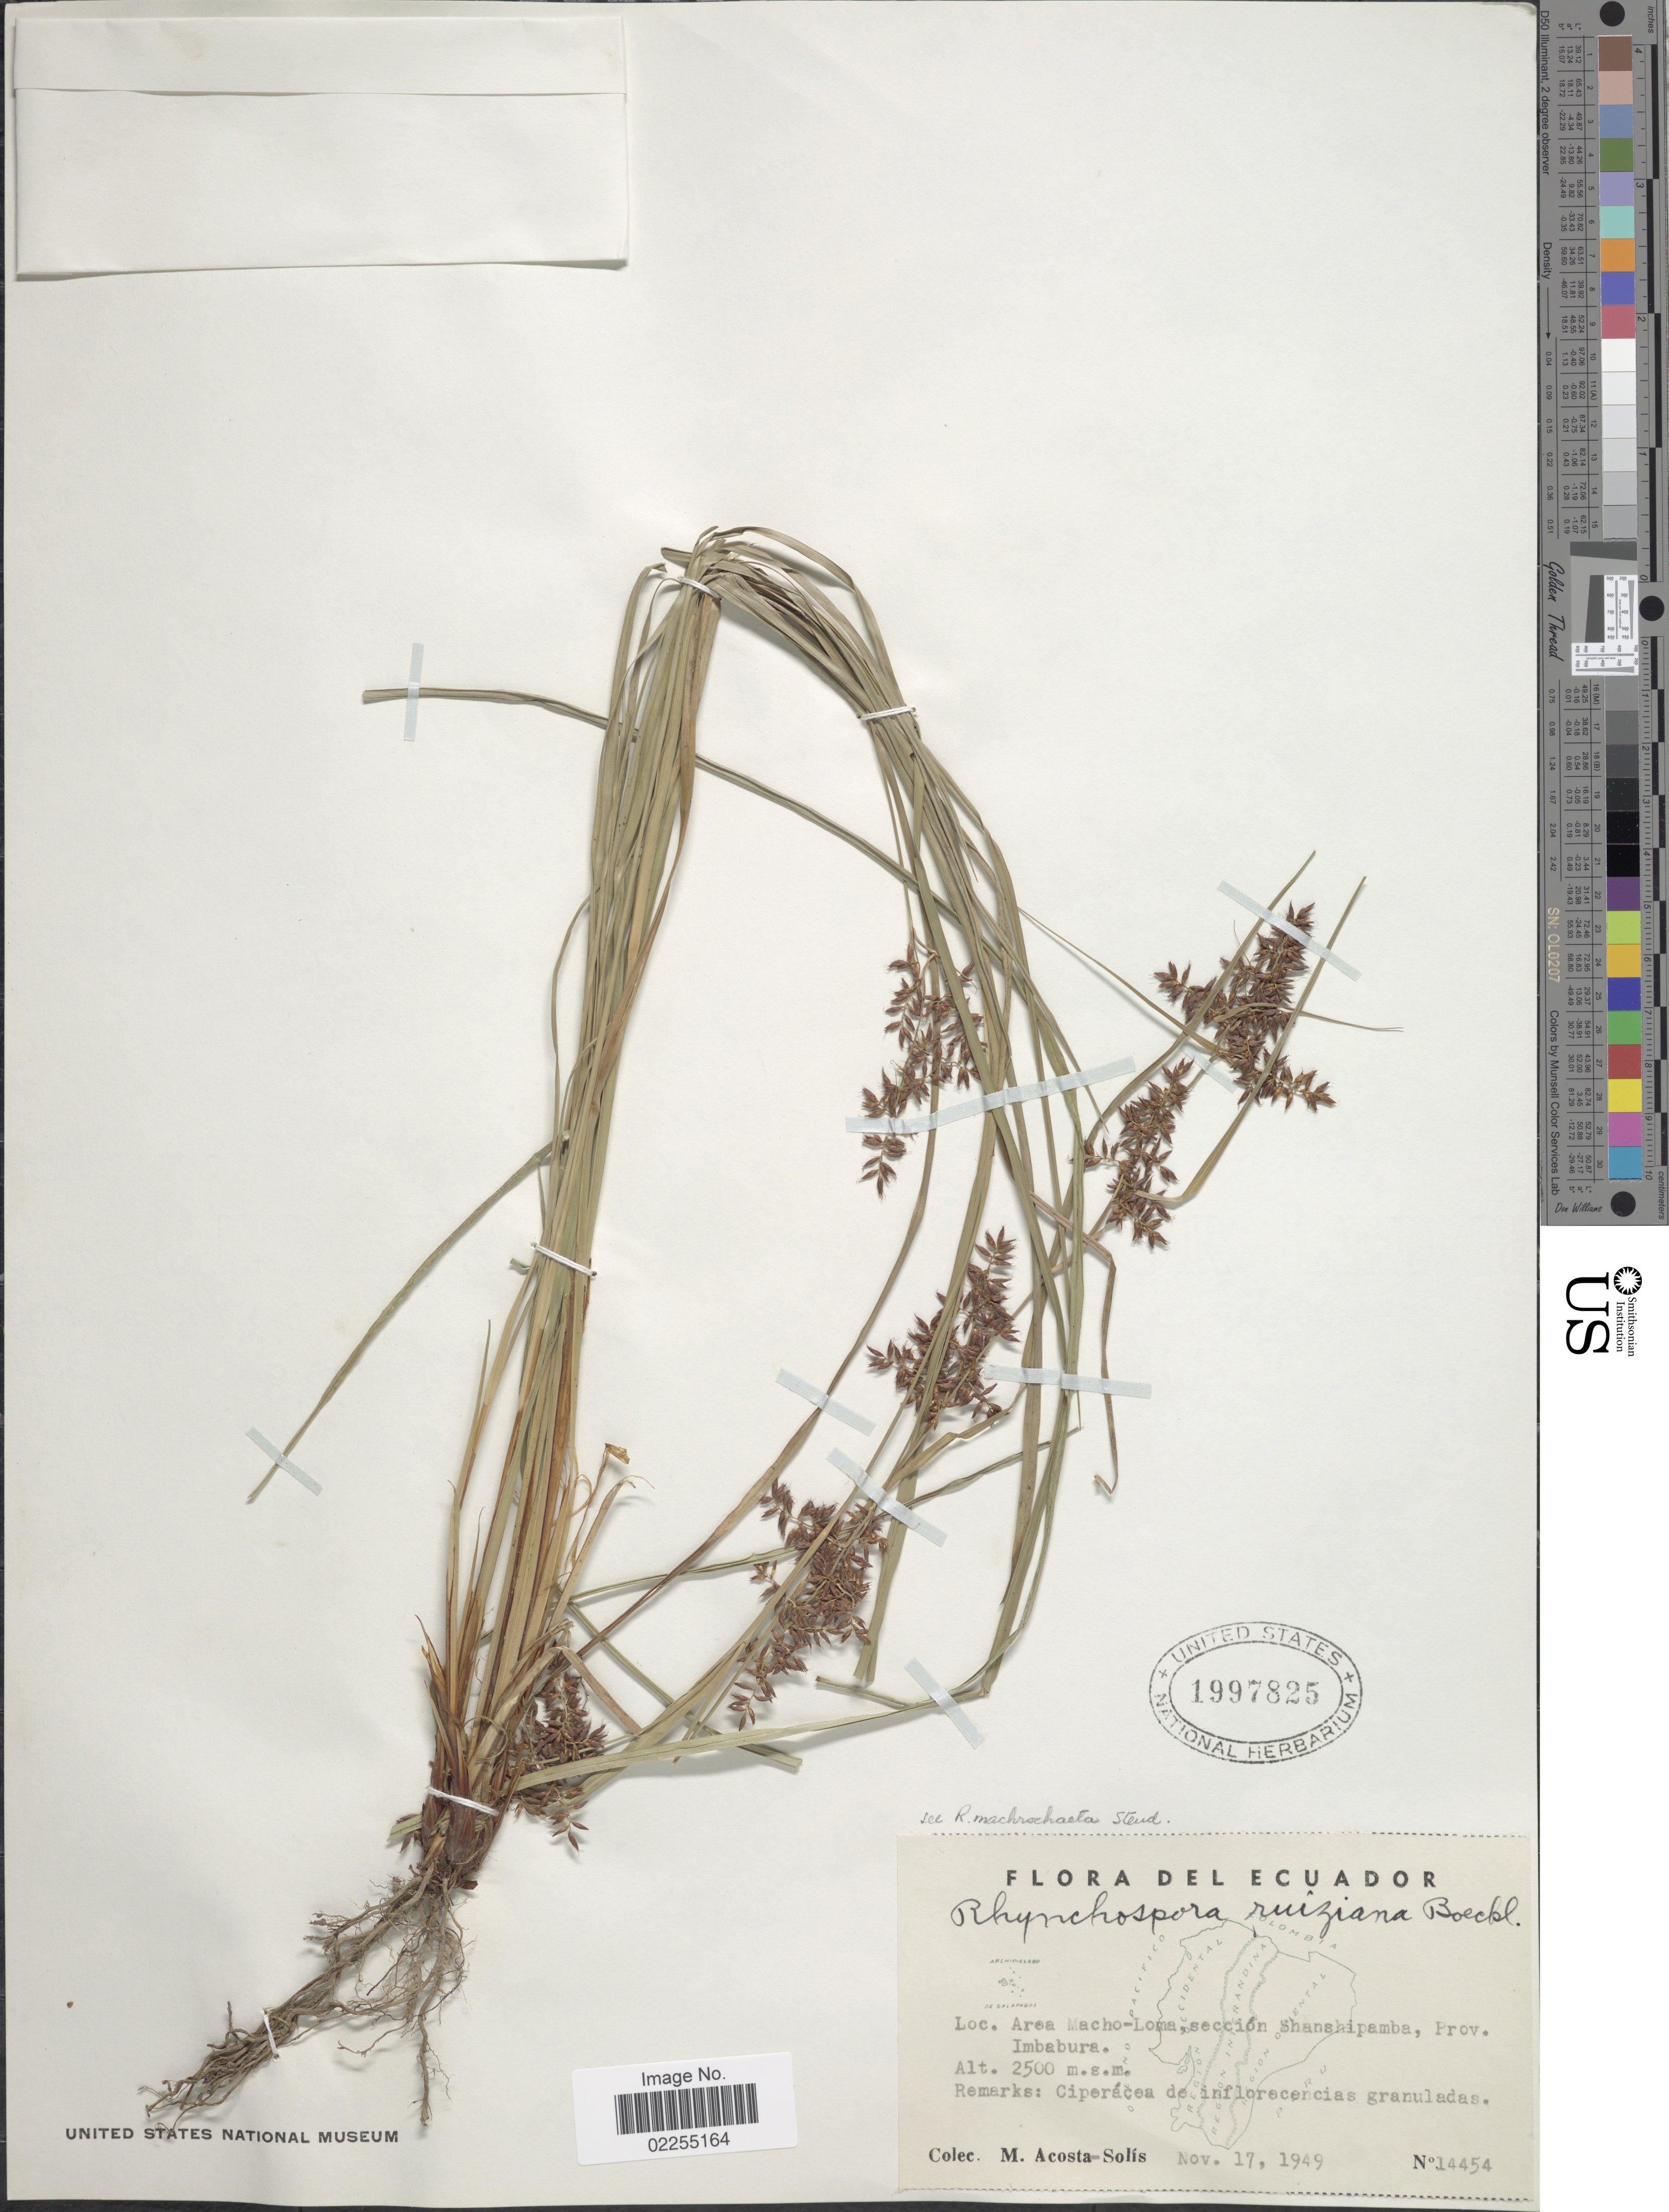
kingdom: Plantae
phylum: Tracheophyta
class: Liliopsida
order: Poales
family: Cyperaceae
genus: Rhynchospora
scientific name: Rhynchospora macrochaeta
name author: Steud. ex Boeckeler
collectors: M. Acosta Solis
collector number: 14454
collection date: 1949-11-17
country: Ecuador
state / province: Imbabura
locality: Area Macho-Loma, seccion Shanshipamba, Prov. Imbabura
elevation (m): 2500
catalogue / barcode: US 1997825